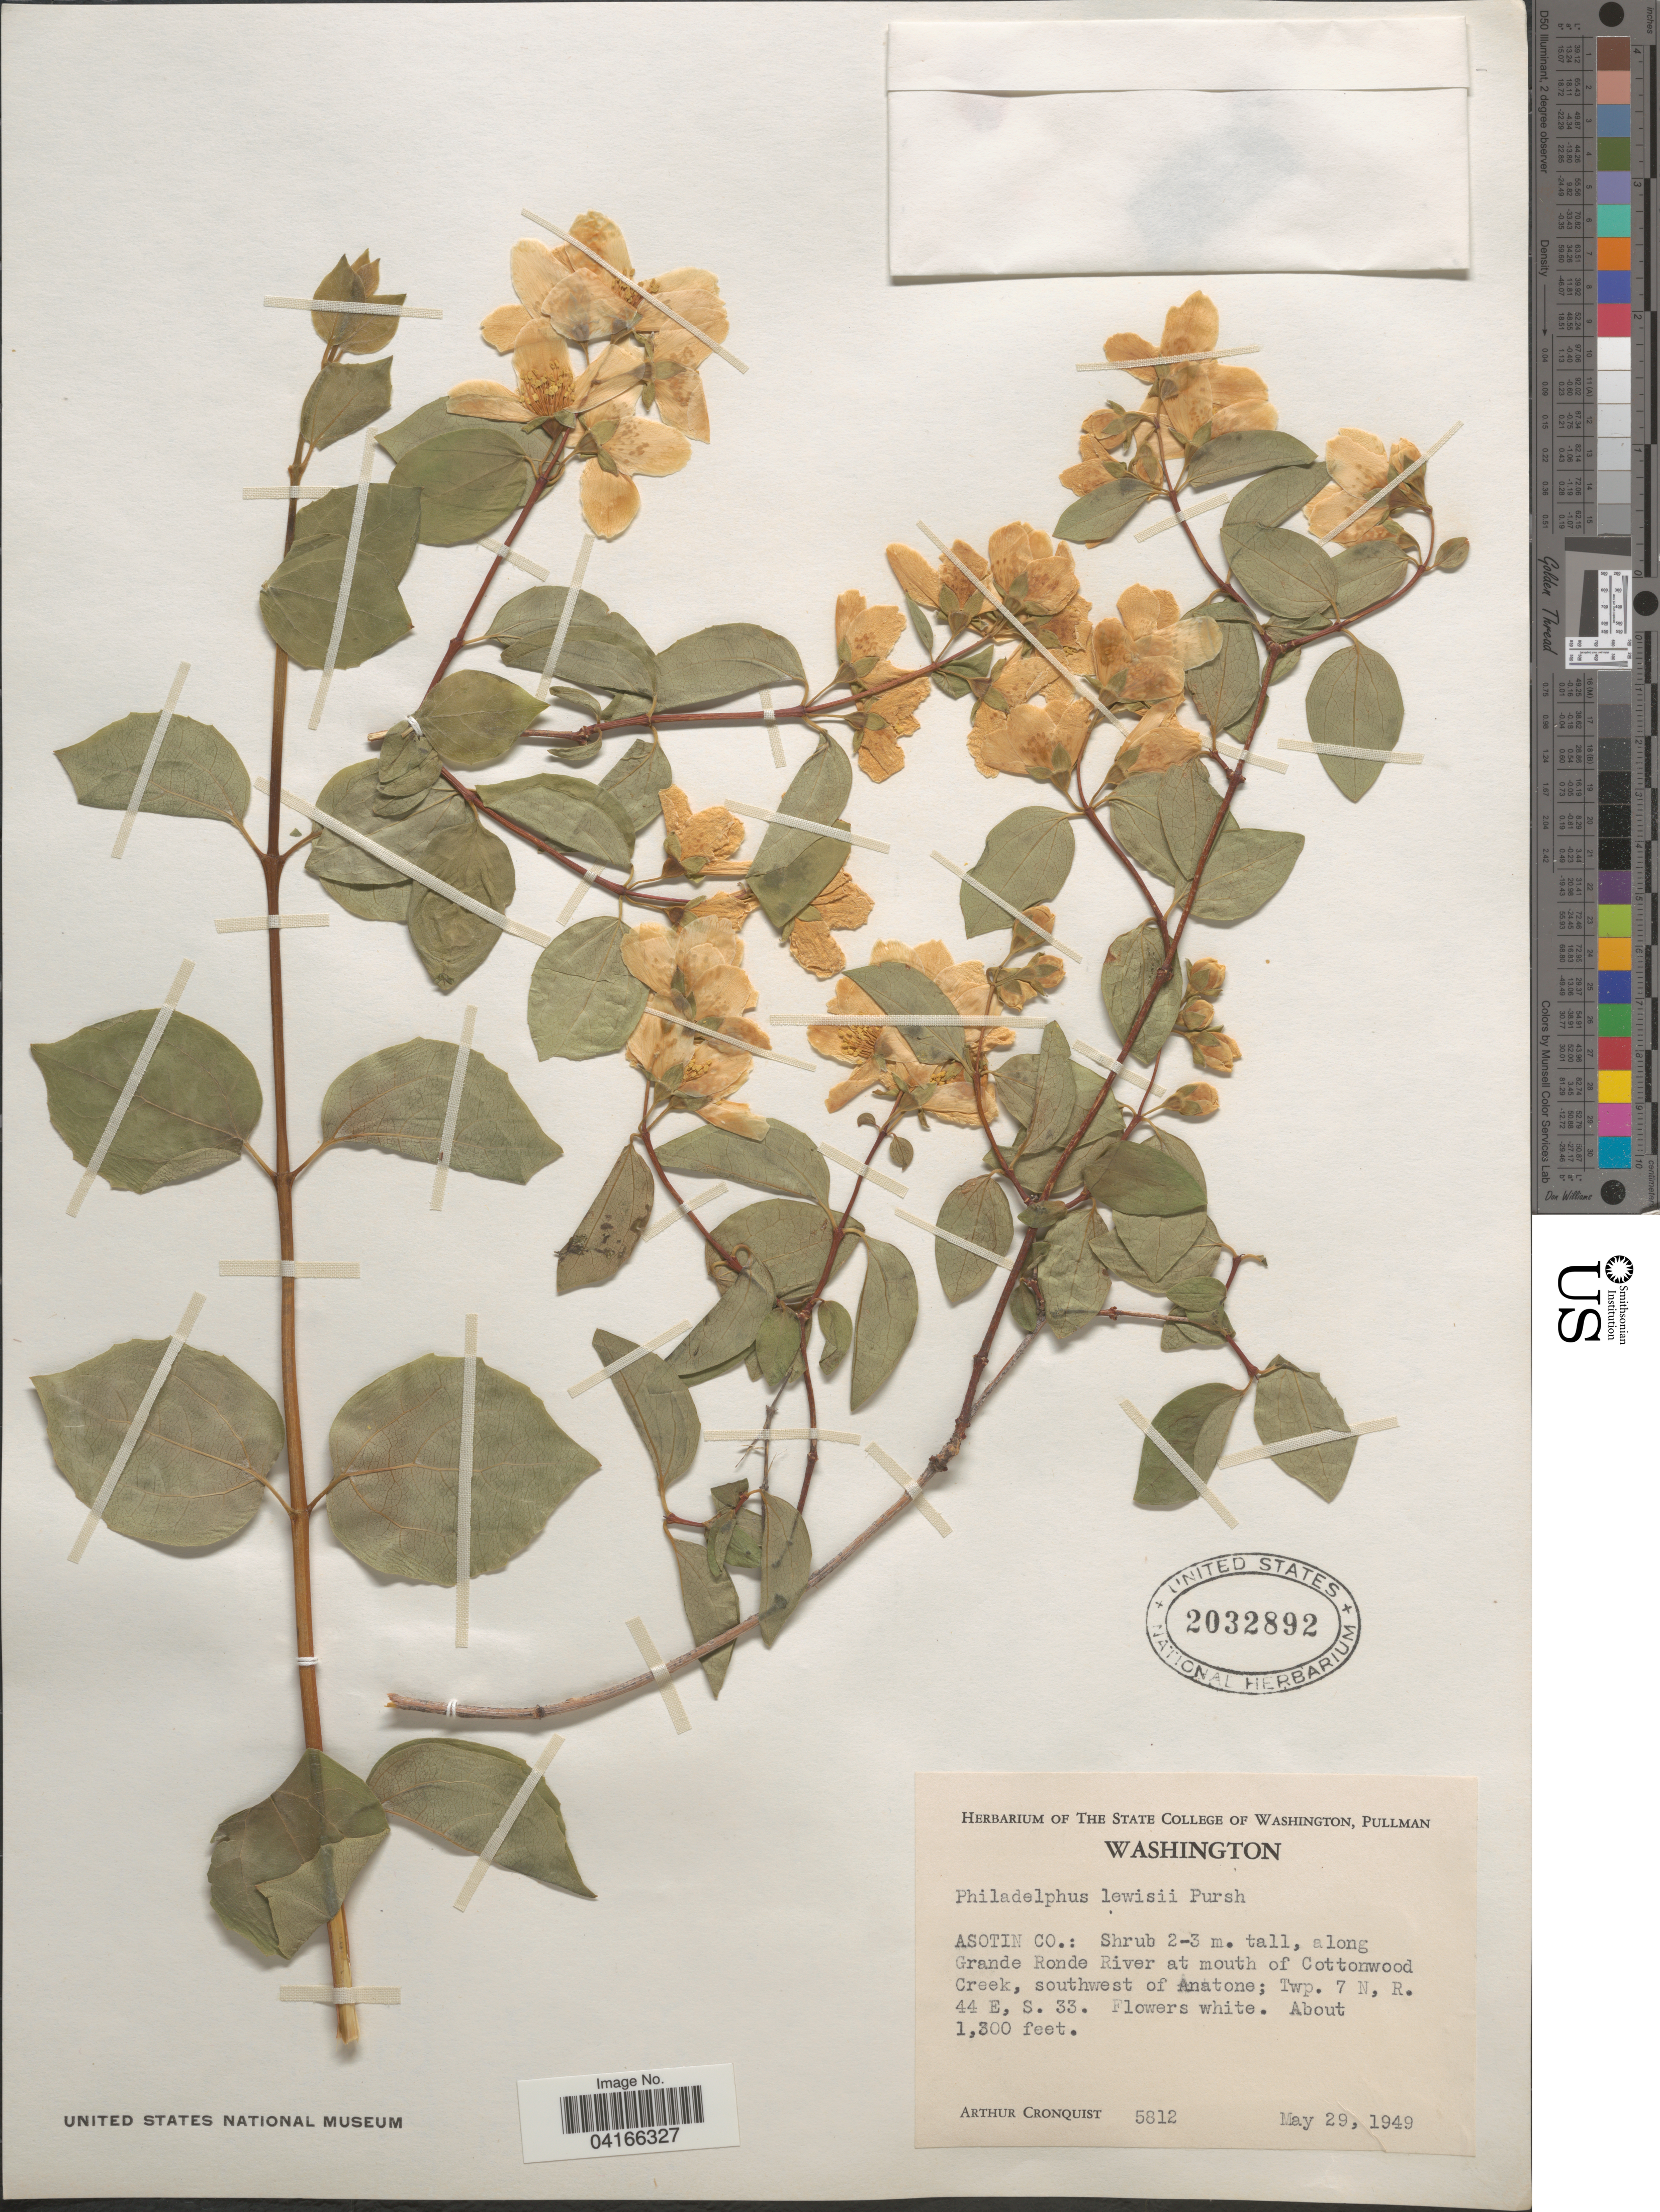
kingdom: Plantae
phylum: Tracheophyta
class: Magnoliopsida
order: Cornales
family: Hydrangeaceae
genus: Philadelphus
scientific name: Philadelphus lewisii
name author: Pursh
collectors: A. J. Cronquist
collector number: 5812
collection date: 1949-05-29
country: United States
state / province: Washington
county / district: Asotin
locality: Asotin Co.: along Grande Ronde River at mouth of Cottonwood Creek, southwest of Anatone; Twp. 7 N, R. 44 E, S. 33.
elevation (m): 396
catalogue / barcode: US 2032892